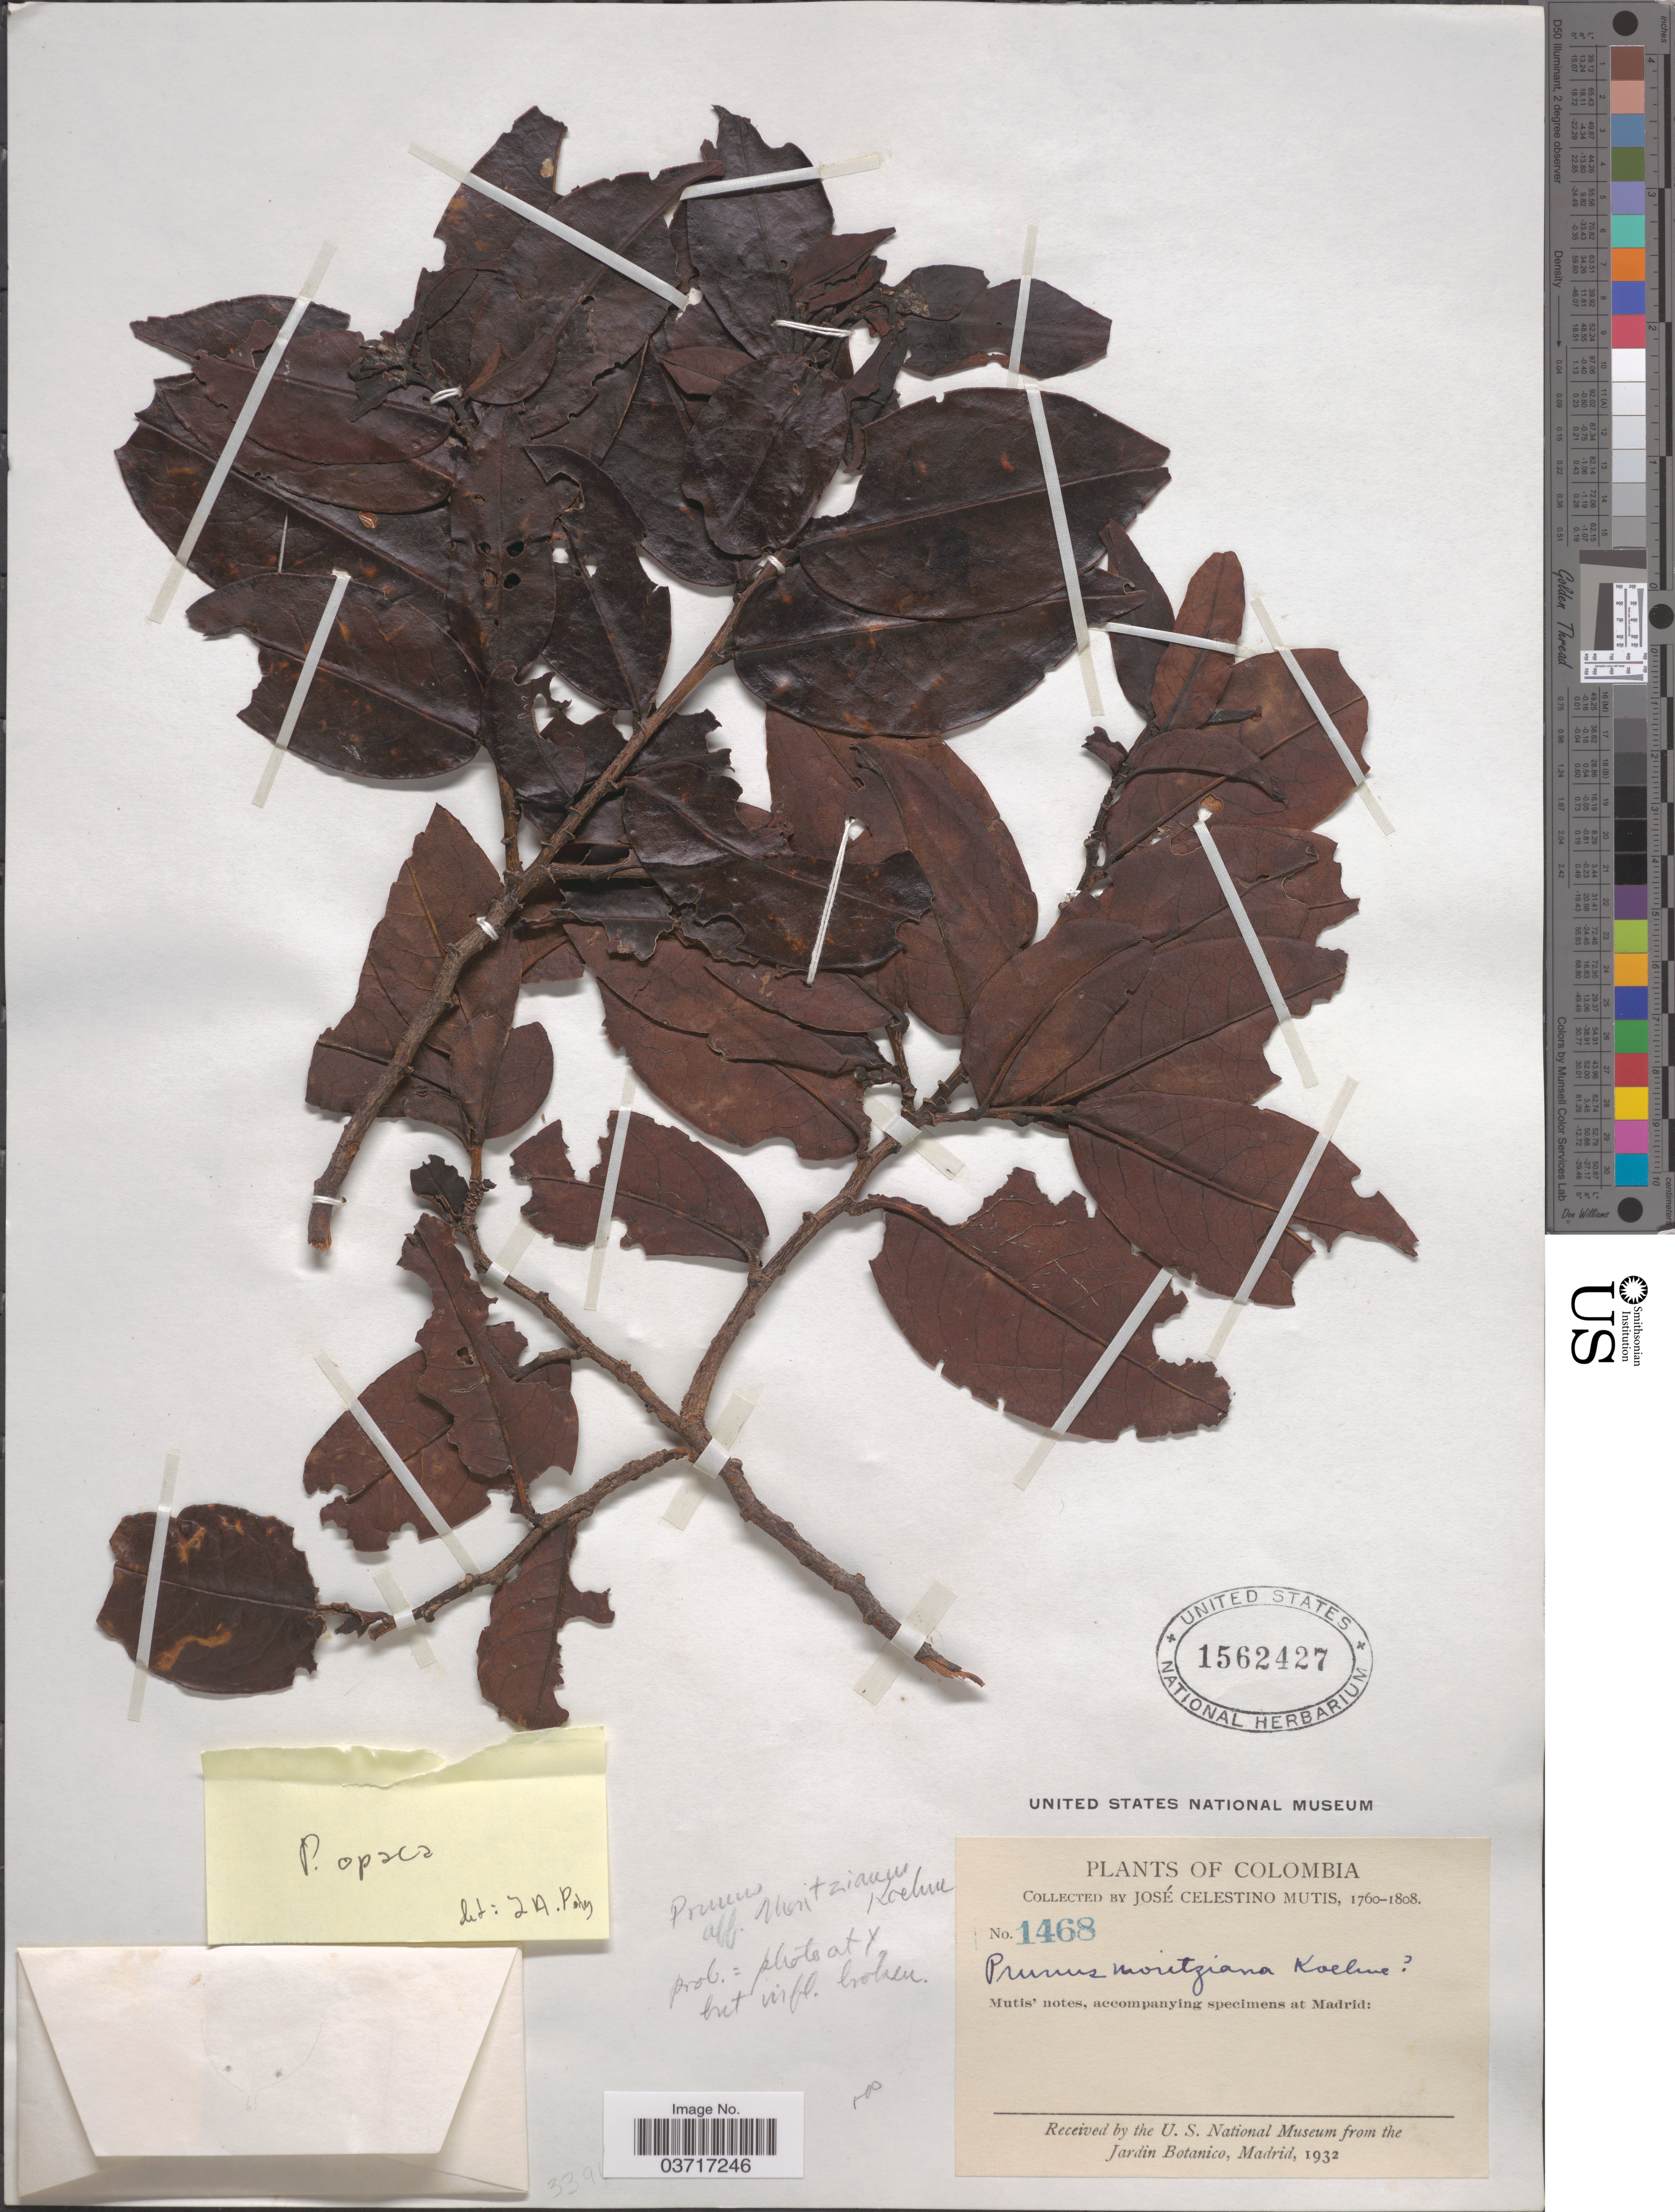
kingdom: Plantae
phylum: Tracheophyta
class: Magnoliopsida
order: Rosales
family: Rosaceae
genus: Prunus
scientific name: Prunus sp.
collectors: J. C. B. Mutis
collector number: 1468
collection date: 1760/1808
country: Colombia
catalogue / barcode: US 1562427